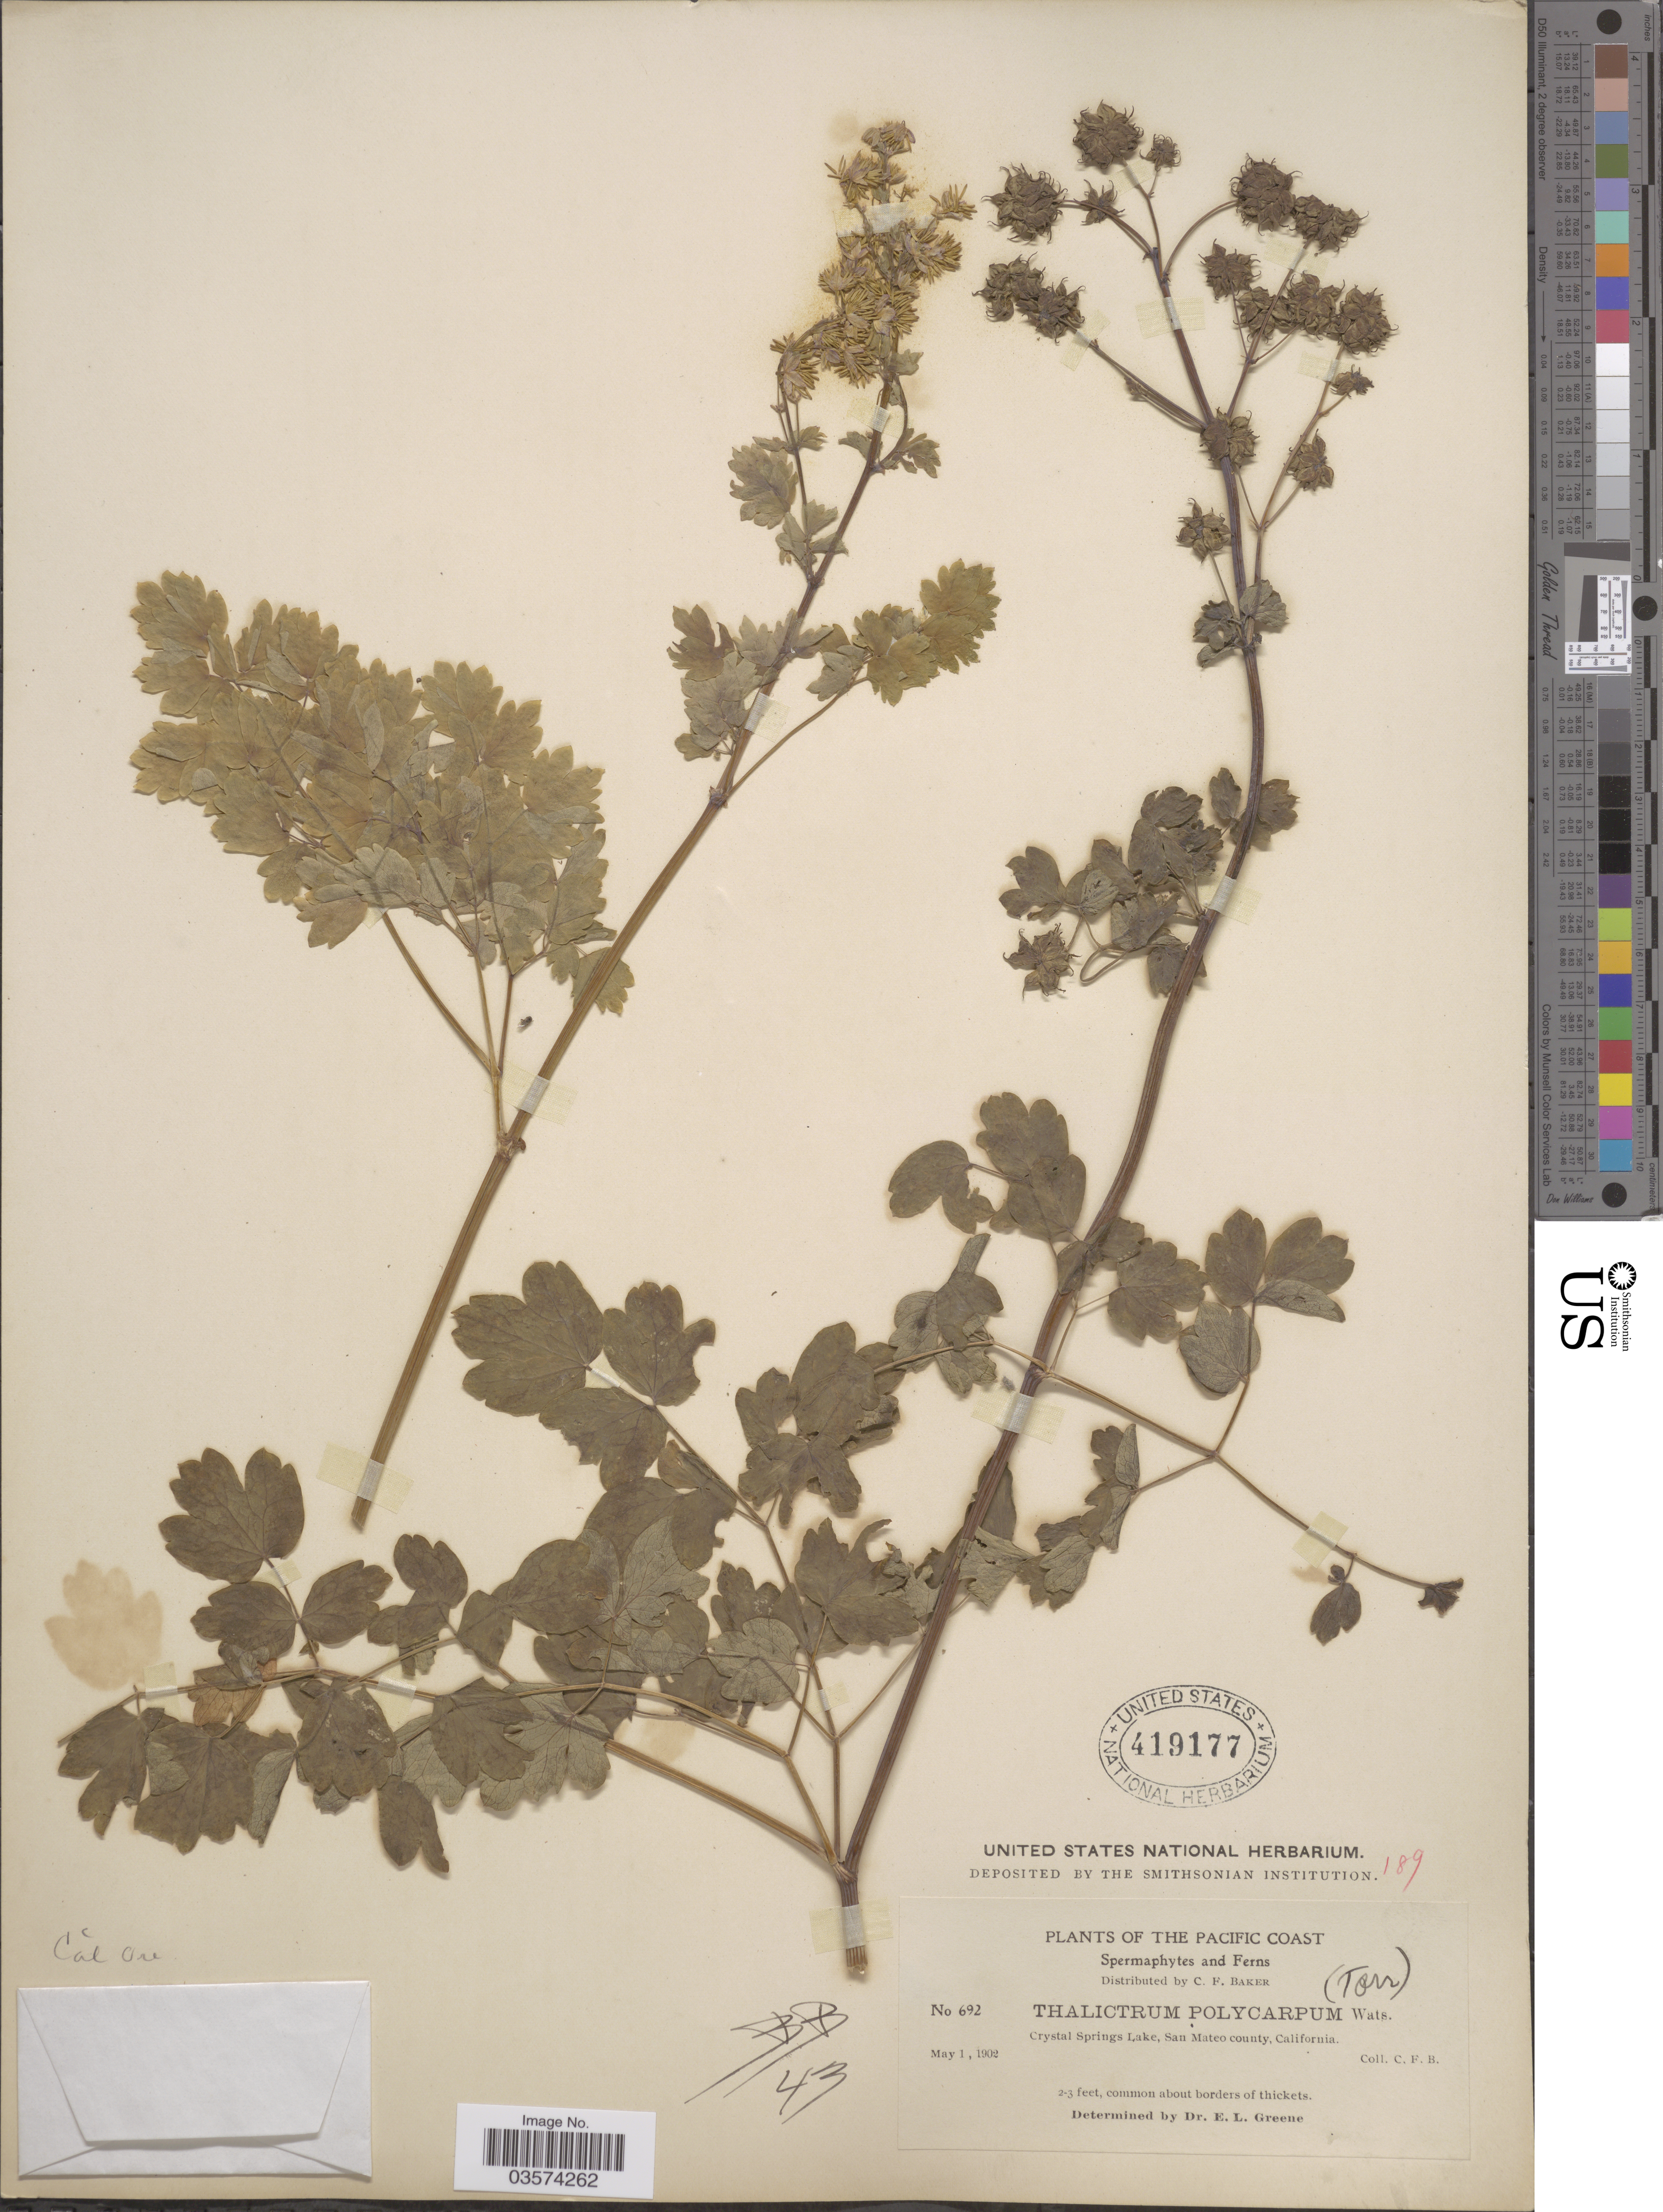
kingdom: Plantae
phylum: Tracheophyta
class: Magnoliopsida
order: Ranunculales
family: Ranunculaceae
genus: Thalictrum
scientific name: Thalictrum polycarpum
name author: (Torr.) S. Watson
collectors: C. F. Baker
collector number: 692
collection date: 1902-05-01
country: United States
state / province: California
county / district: San Mateo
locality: The Pacific Coast. Crystal Springs Lake, San Mateo county.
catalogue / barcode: US 419177